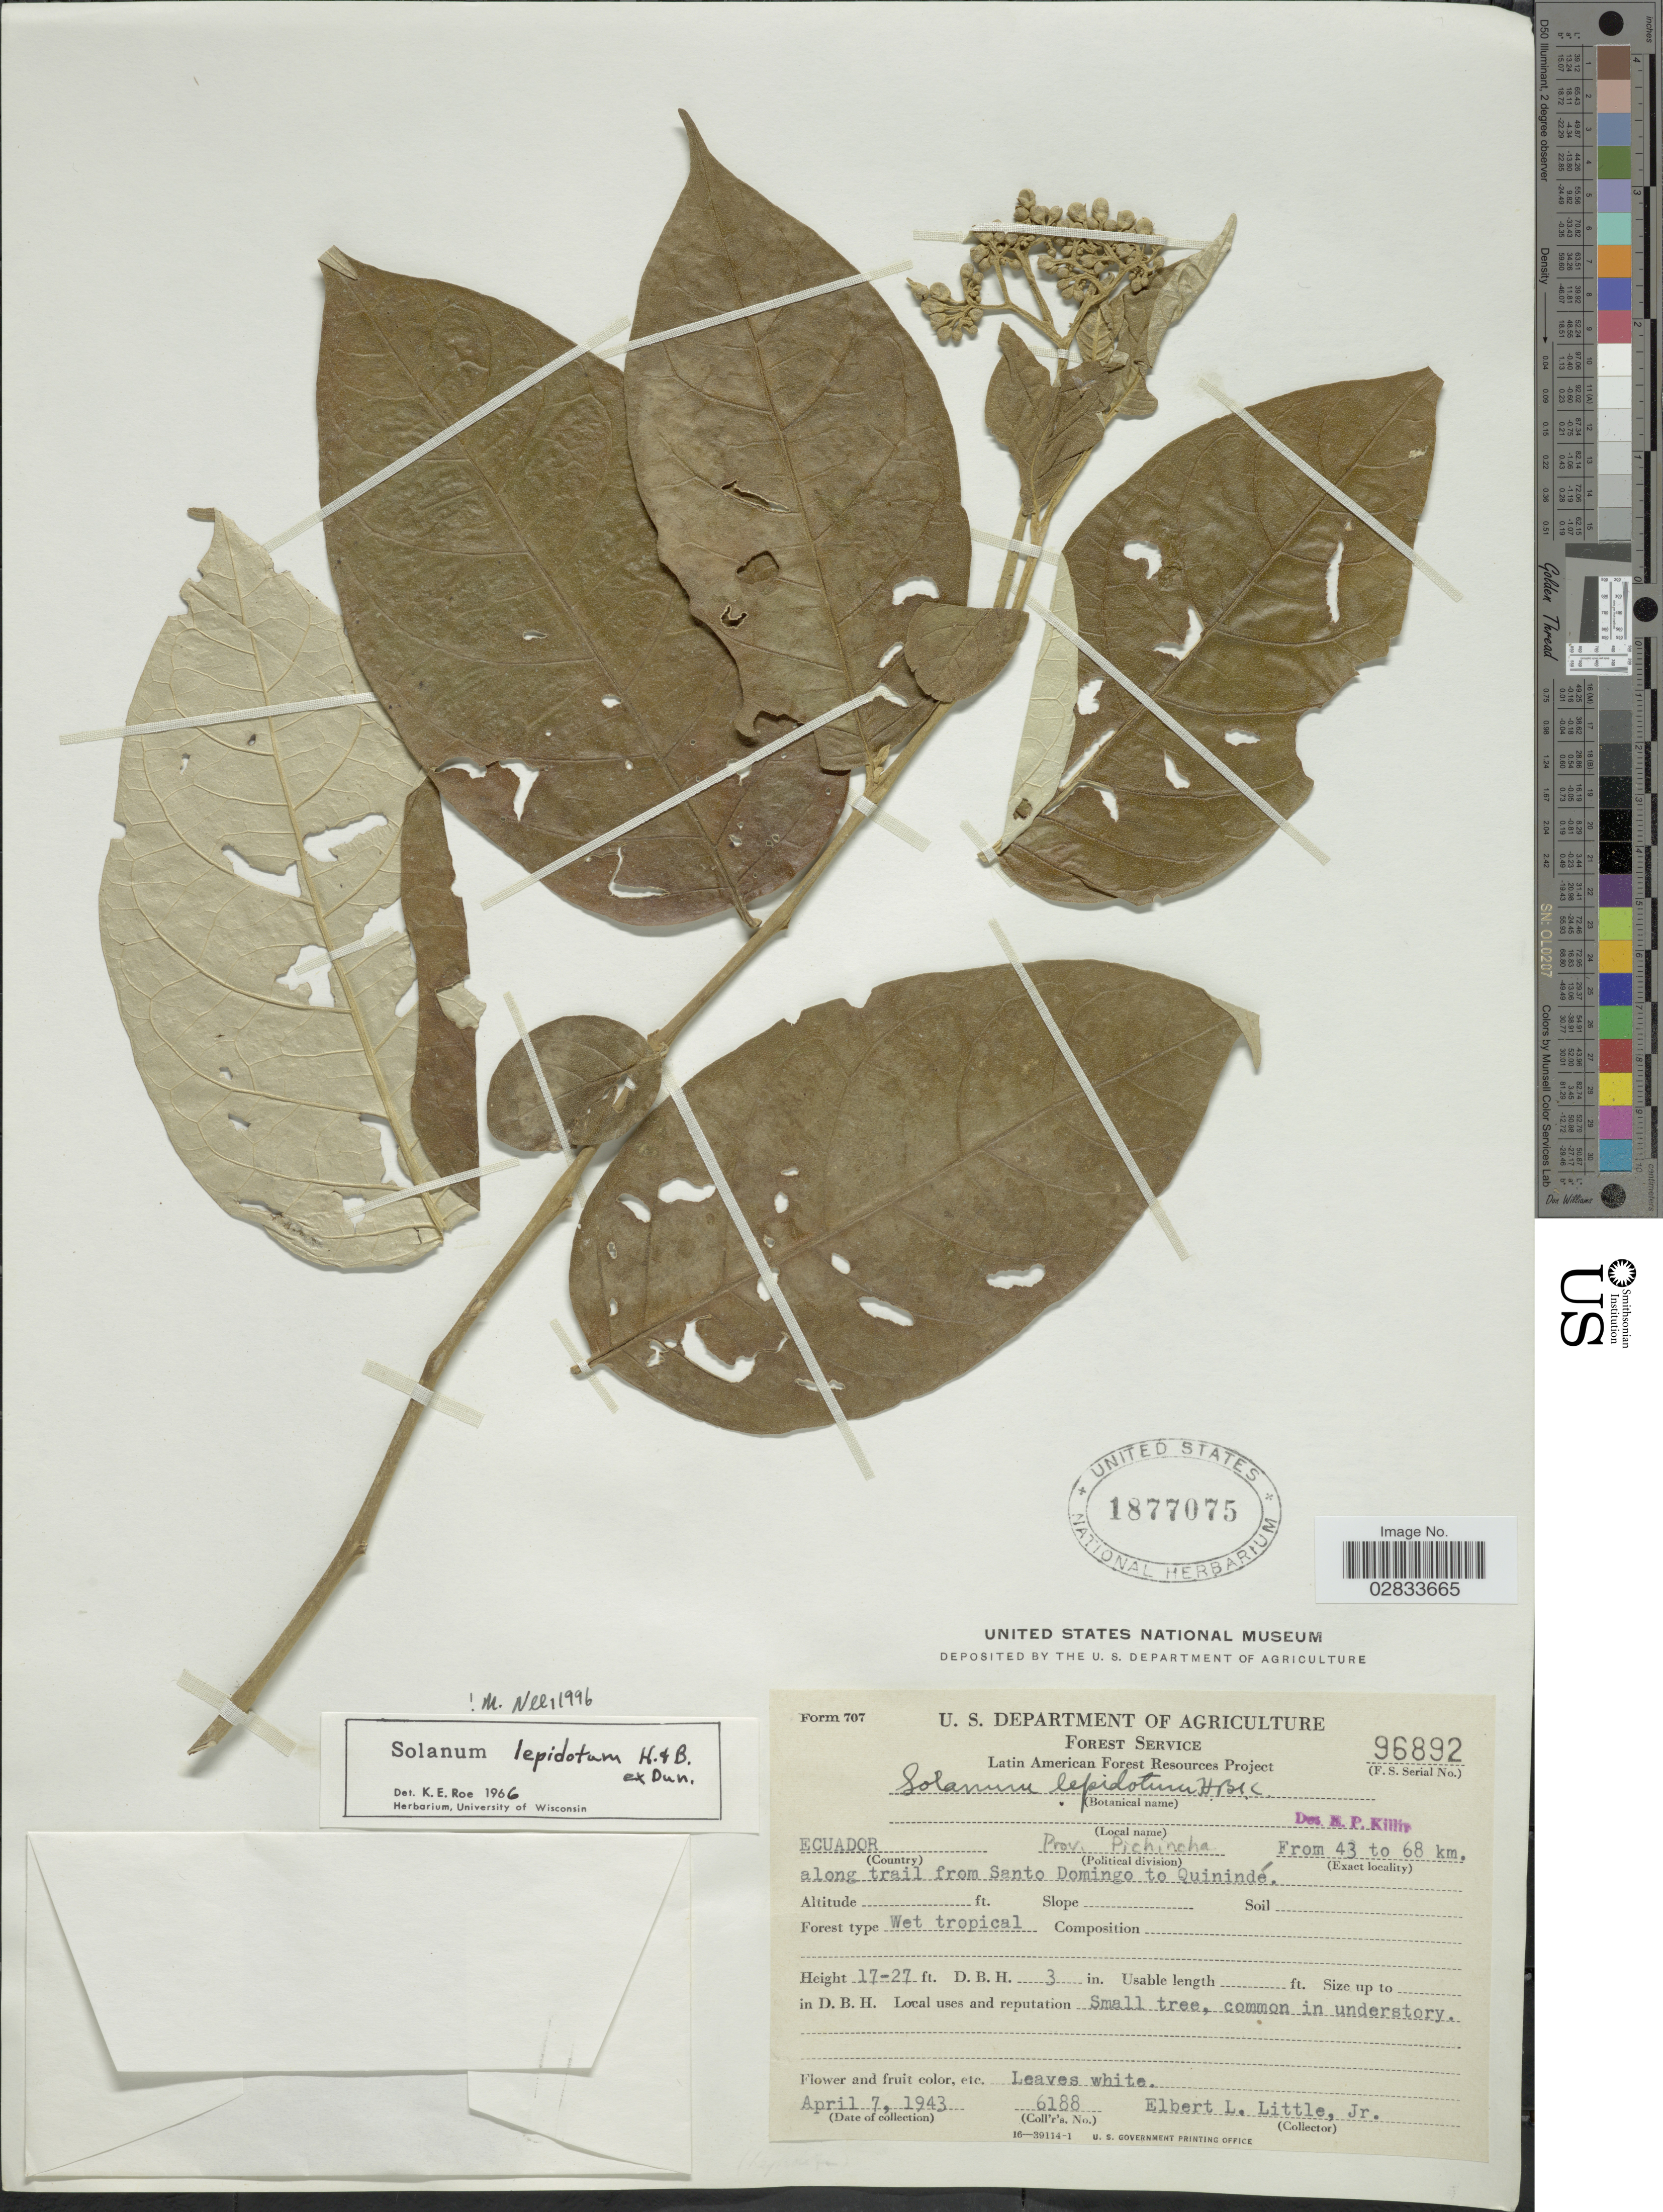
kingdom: Plantae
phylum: Tracheophyta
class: Magnoliopsida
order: Solanales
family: Solanaceae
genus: Solanum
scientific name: Solanum lepidotum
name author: Humb. & Bonpl. ex Dunal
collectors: E. L. Little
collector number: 6188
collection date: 1943-04-07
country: Ecuador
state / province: Pichincha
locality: Prov. Pichincha, From 43 to 68 km along trail from Santo Domingo to Quinindé.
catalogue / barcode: US 1877075